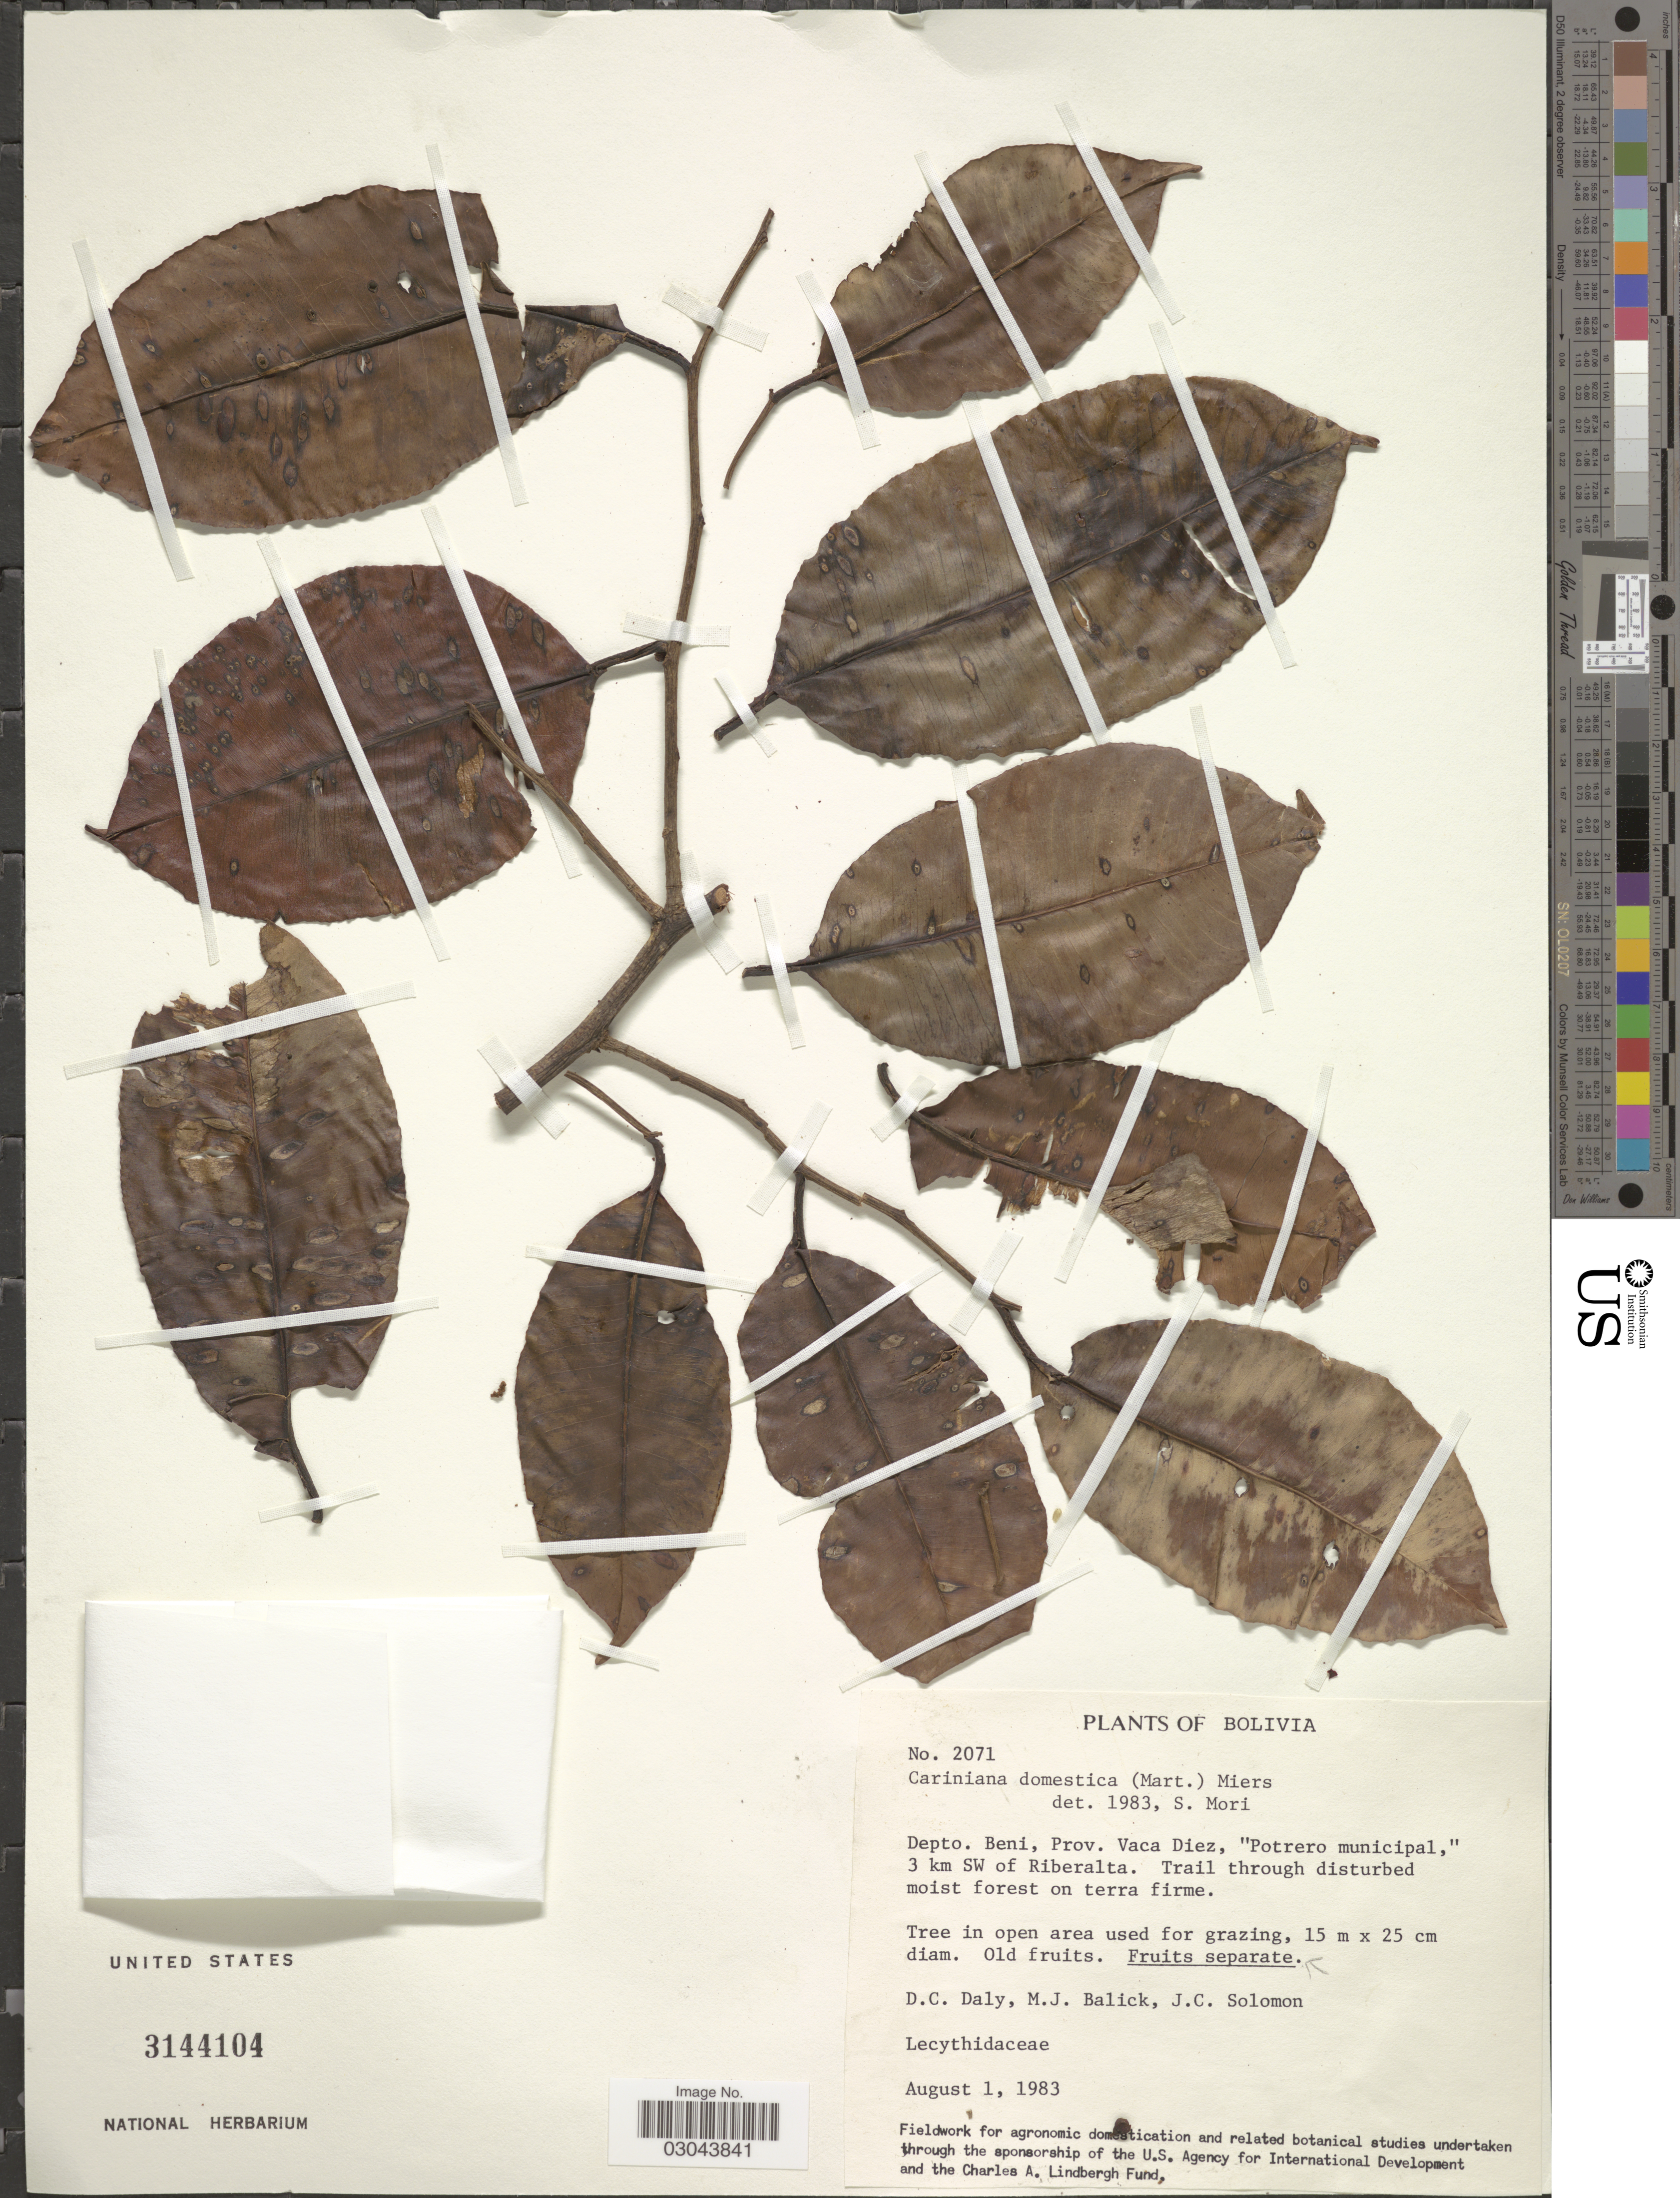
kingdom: Plantae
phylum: Tracheophyta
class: Magnoliopsida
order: Ericales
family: Lecythidaceae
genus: Cariniana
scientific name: Cariniana domestica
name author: (Mart.) Miers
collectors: D. C. Daly, M. J. Balick & J. C. Solomon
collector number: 2071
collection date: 1983-08-01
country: Bolivia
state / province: Beni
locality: Depto. Beni, Prov. Vaca Diez, "Potrero municipal," 3 km SW of Riberalta.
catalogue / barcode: US 3144104